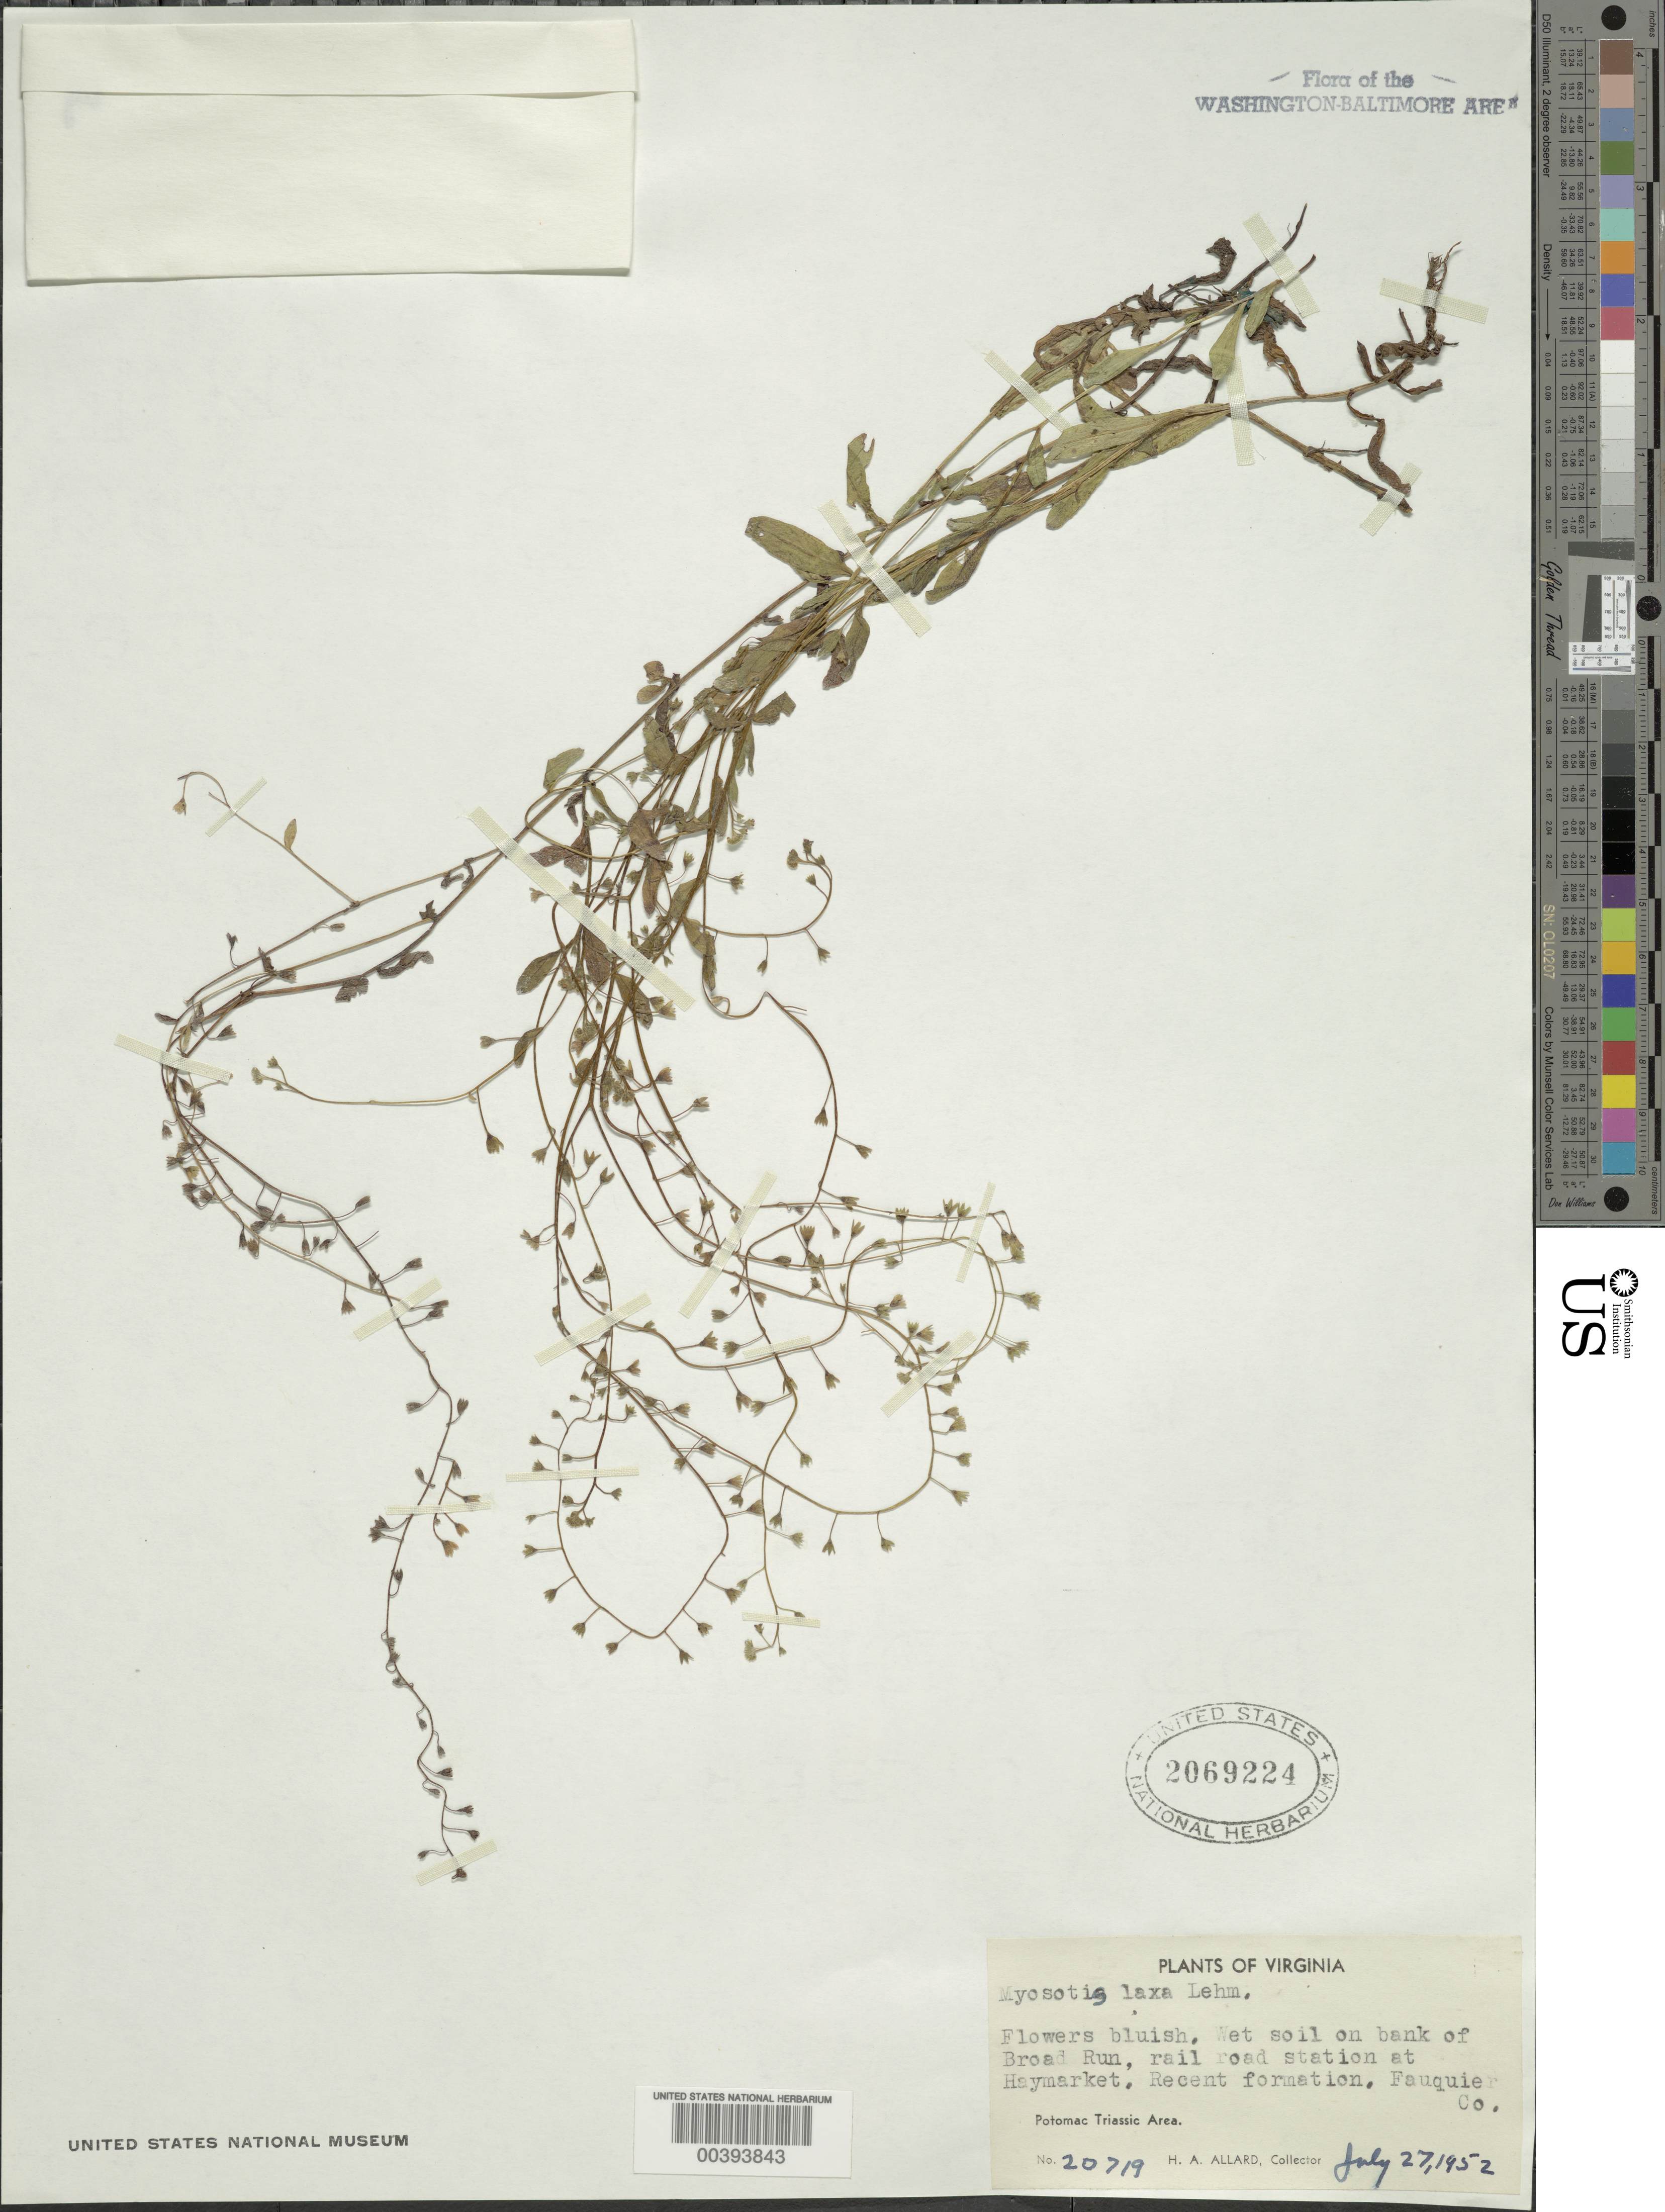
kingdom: Plantae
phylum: Tracheophyta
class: Magnoliopsida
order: Boraginales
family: Boraginaceae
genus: Myosotis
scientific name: Myosotis laxa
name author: F. Lehm.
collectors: H. A. Allard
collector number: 20719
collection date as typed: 27 Jul 1952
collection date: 1952-07-27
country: United States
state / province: Virginia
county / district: Fauquier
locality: Broad Run, Haymarket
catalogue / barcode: US 2069224